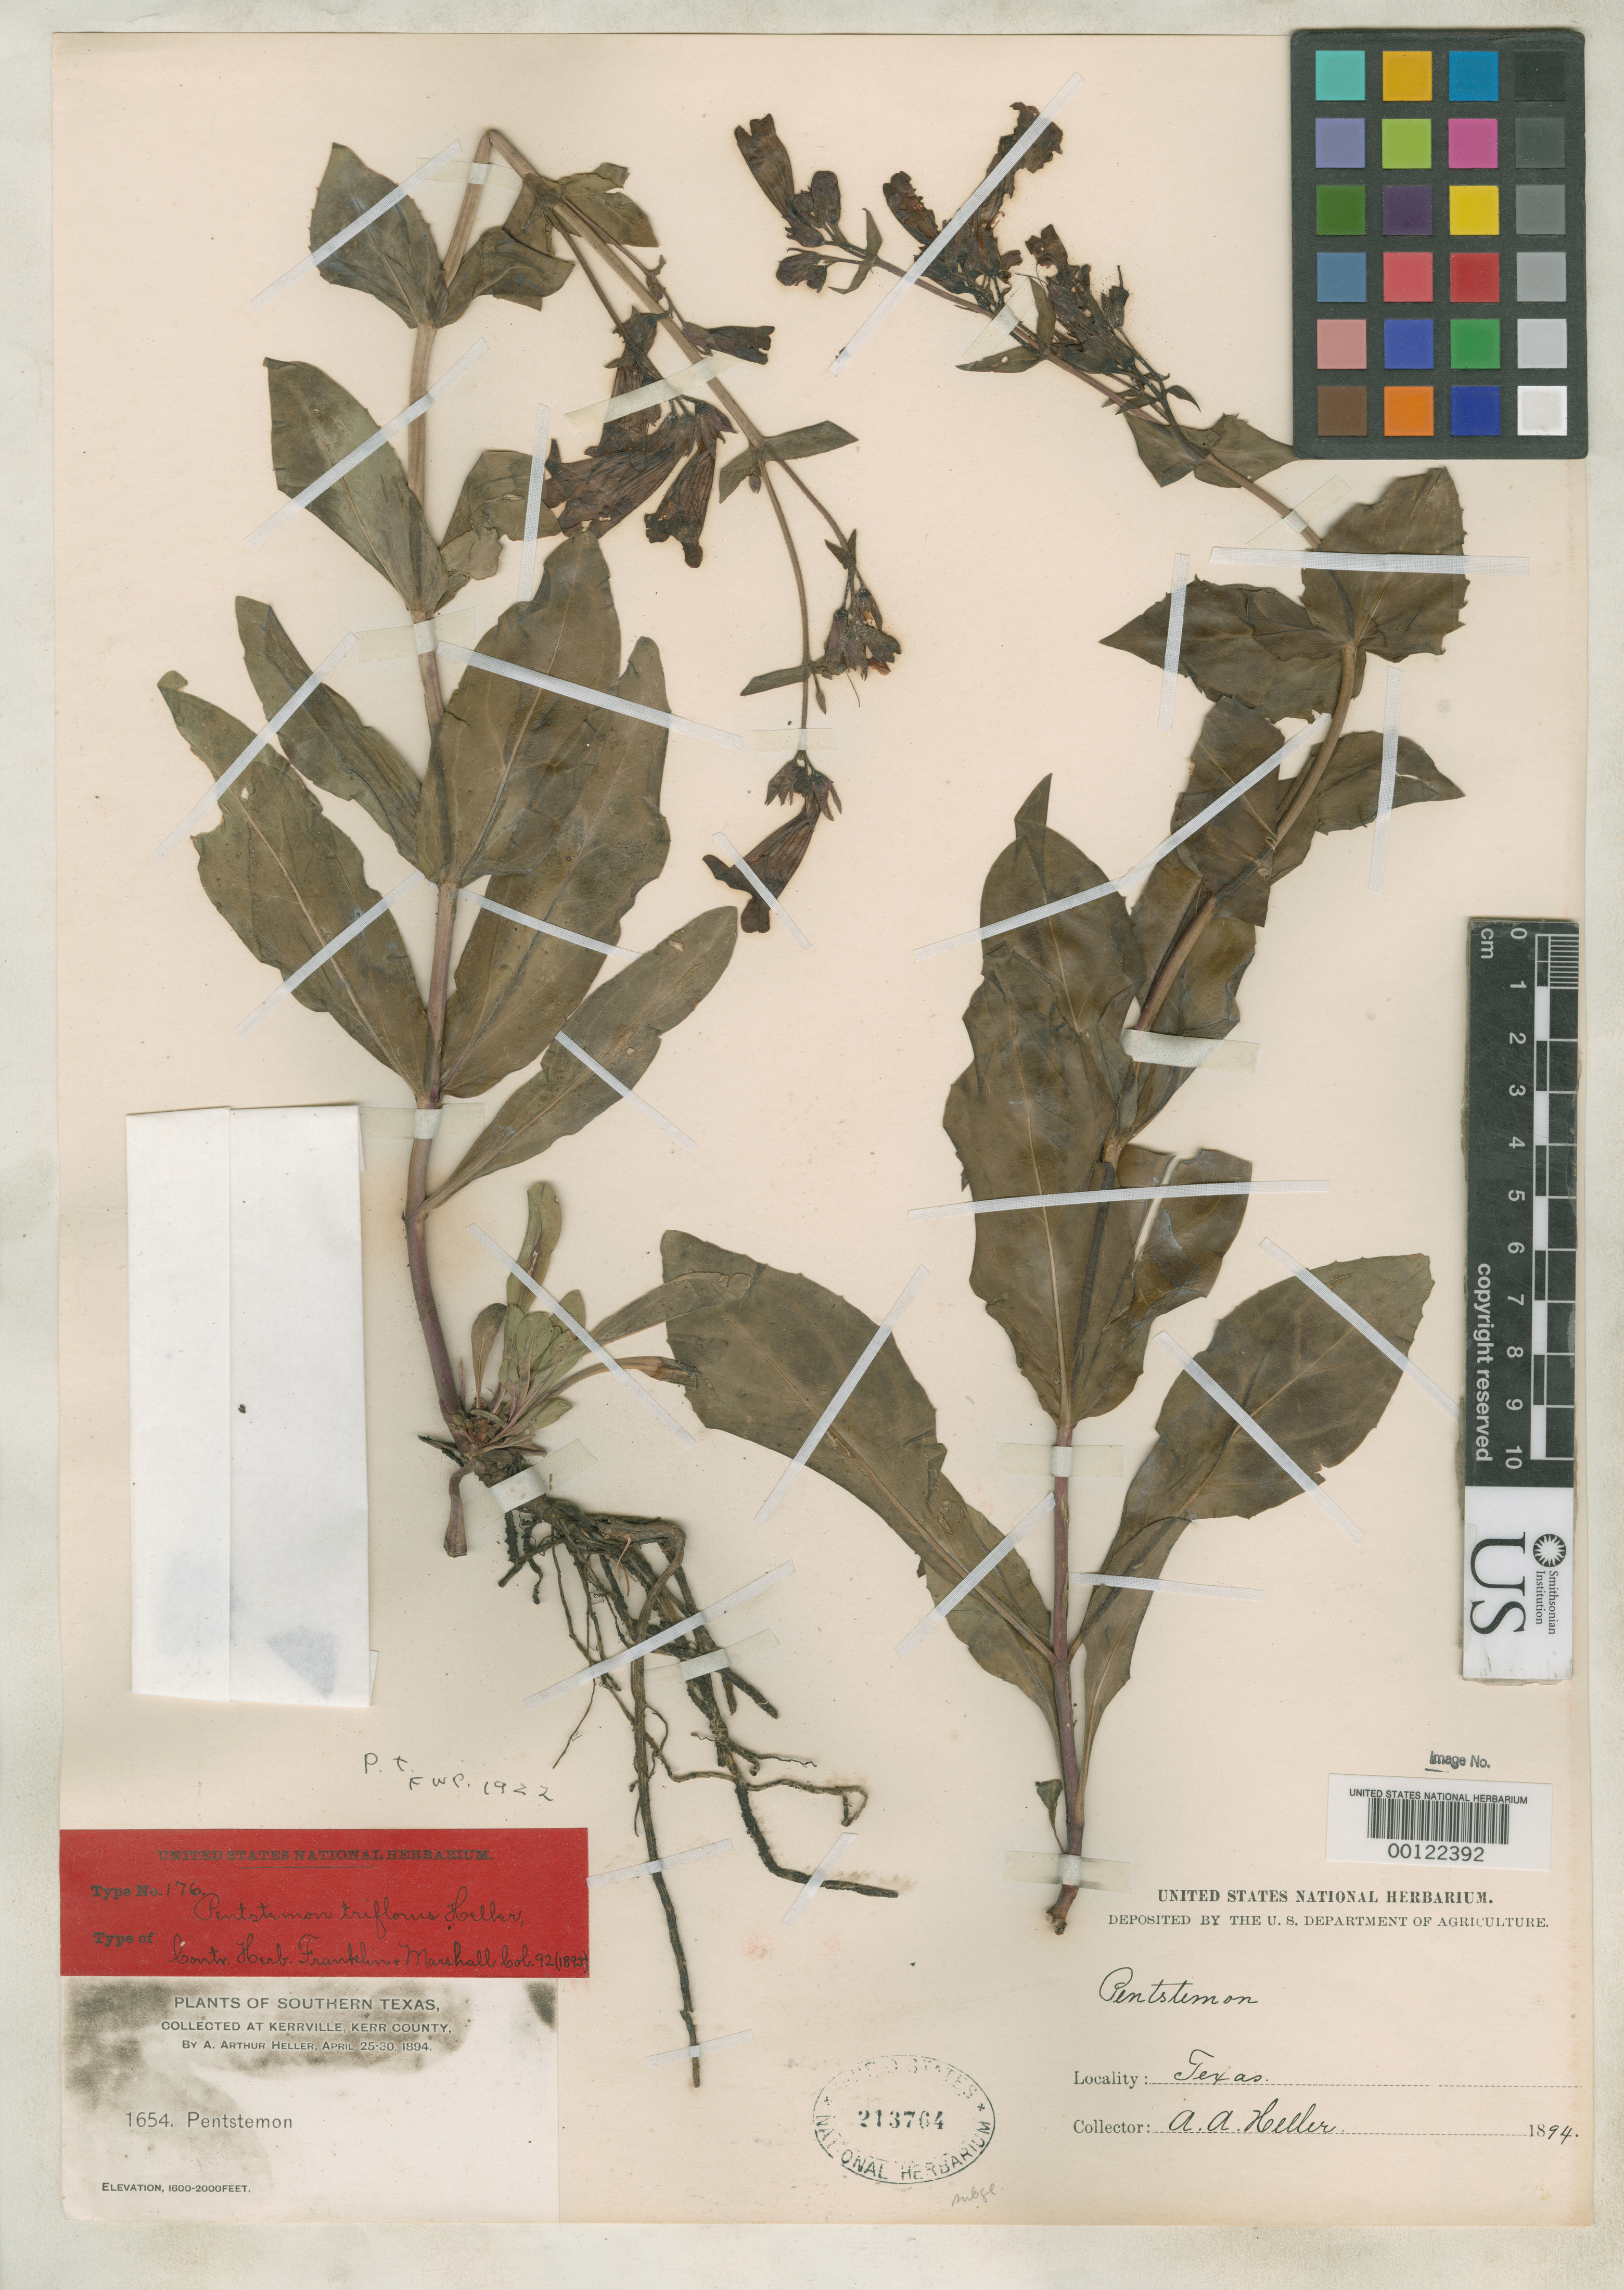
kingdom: Plantae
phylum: Tracheophyta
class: Magnoliopsida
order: Lamiales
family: Plantaginaceae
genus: Penstemon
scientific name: Penstemon triflorus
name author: A. Heller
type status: Type Collection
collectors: A. A. Heller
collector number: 1654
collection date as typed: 26 Apr 1894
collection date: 1894-04-26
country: United States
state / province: Texas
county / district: Kerr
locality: Kerrville.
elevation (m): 610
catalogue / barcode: US 213764